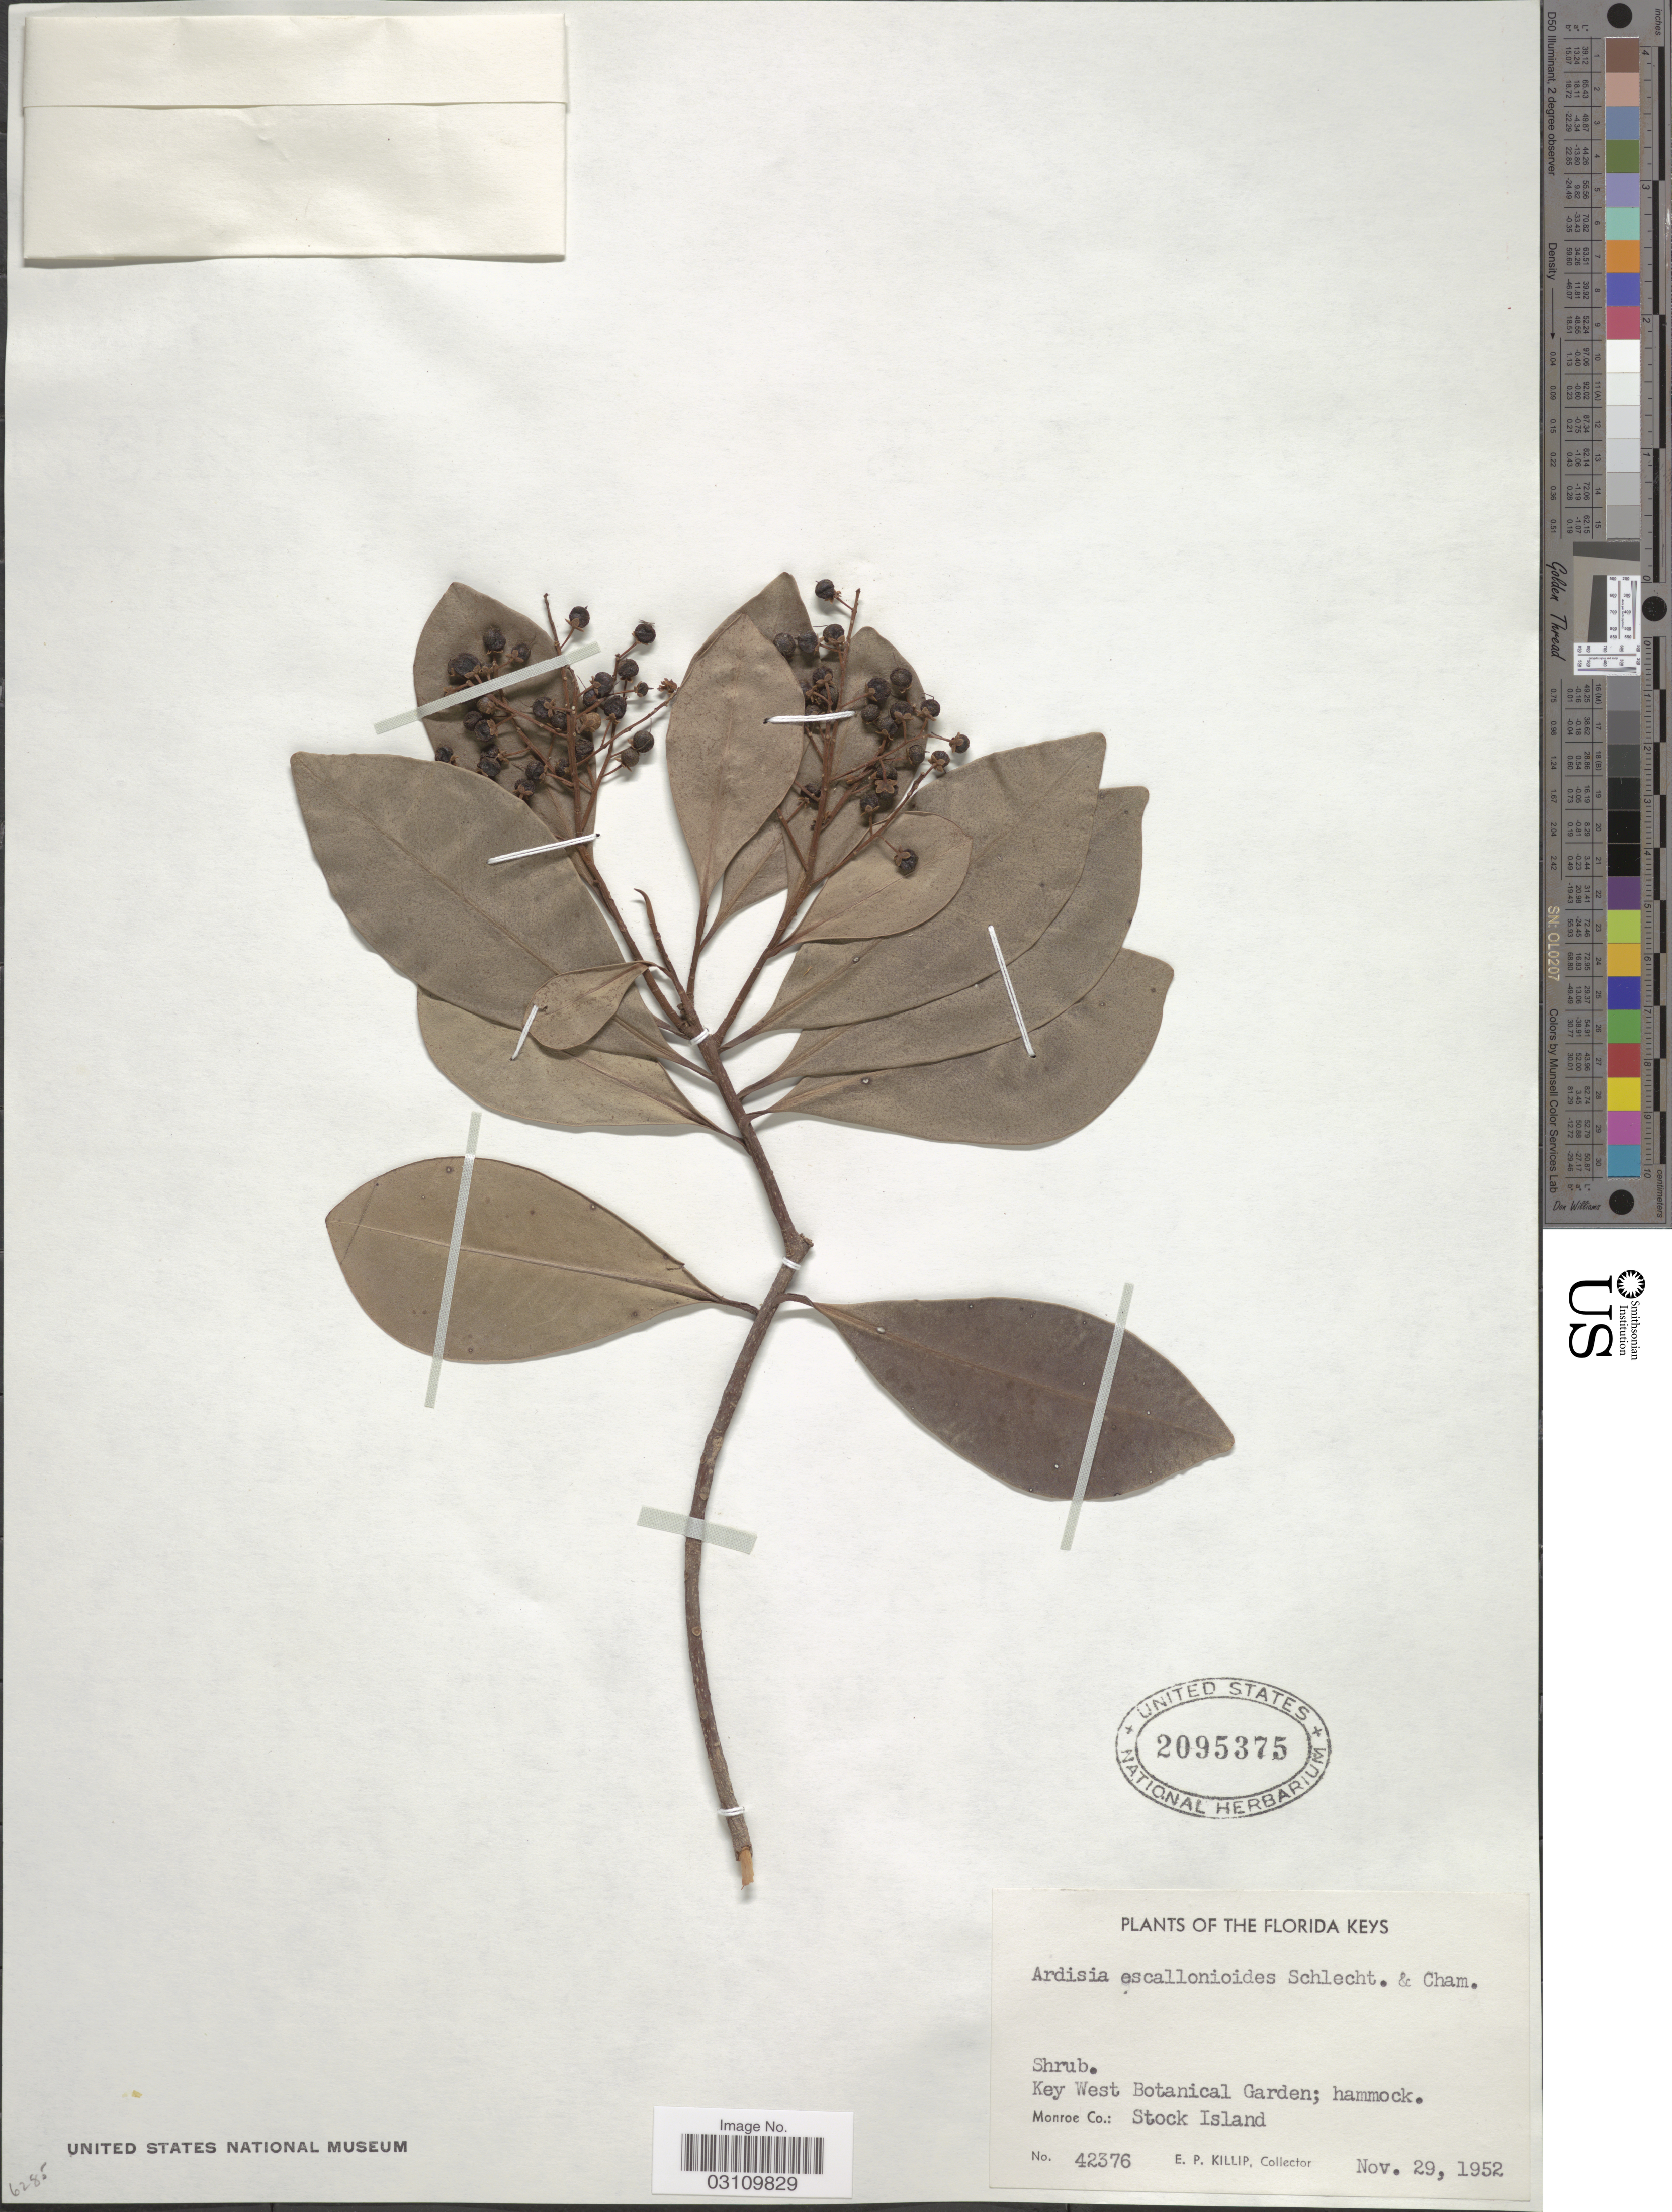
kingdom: Plantae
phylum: Tracheophyta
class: Magnoliopsida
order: Ericales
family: Primulaceae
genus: Ardisia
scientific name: Ardisia escallonioides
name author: Schltdl. & Cham.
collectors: E. P. Killip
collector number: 42376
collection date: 1952-11-29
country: United States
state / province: Florida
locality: The Florida Keys, Key West Botanical Garden; hammock. Monroe Co.: Stock Island.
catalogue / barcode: US 2095375